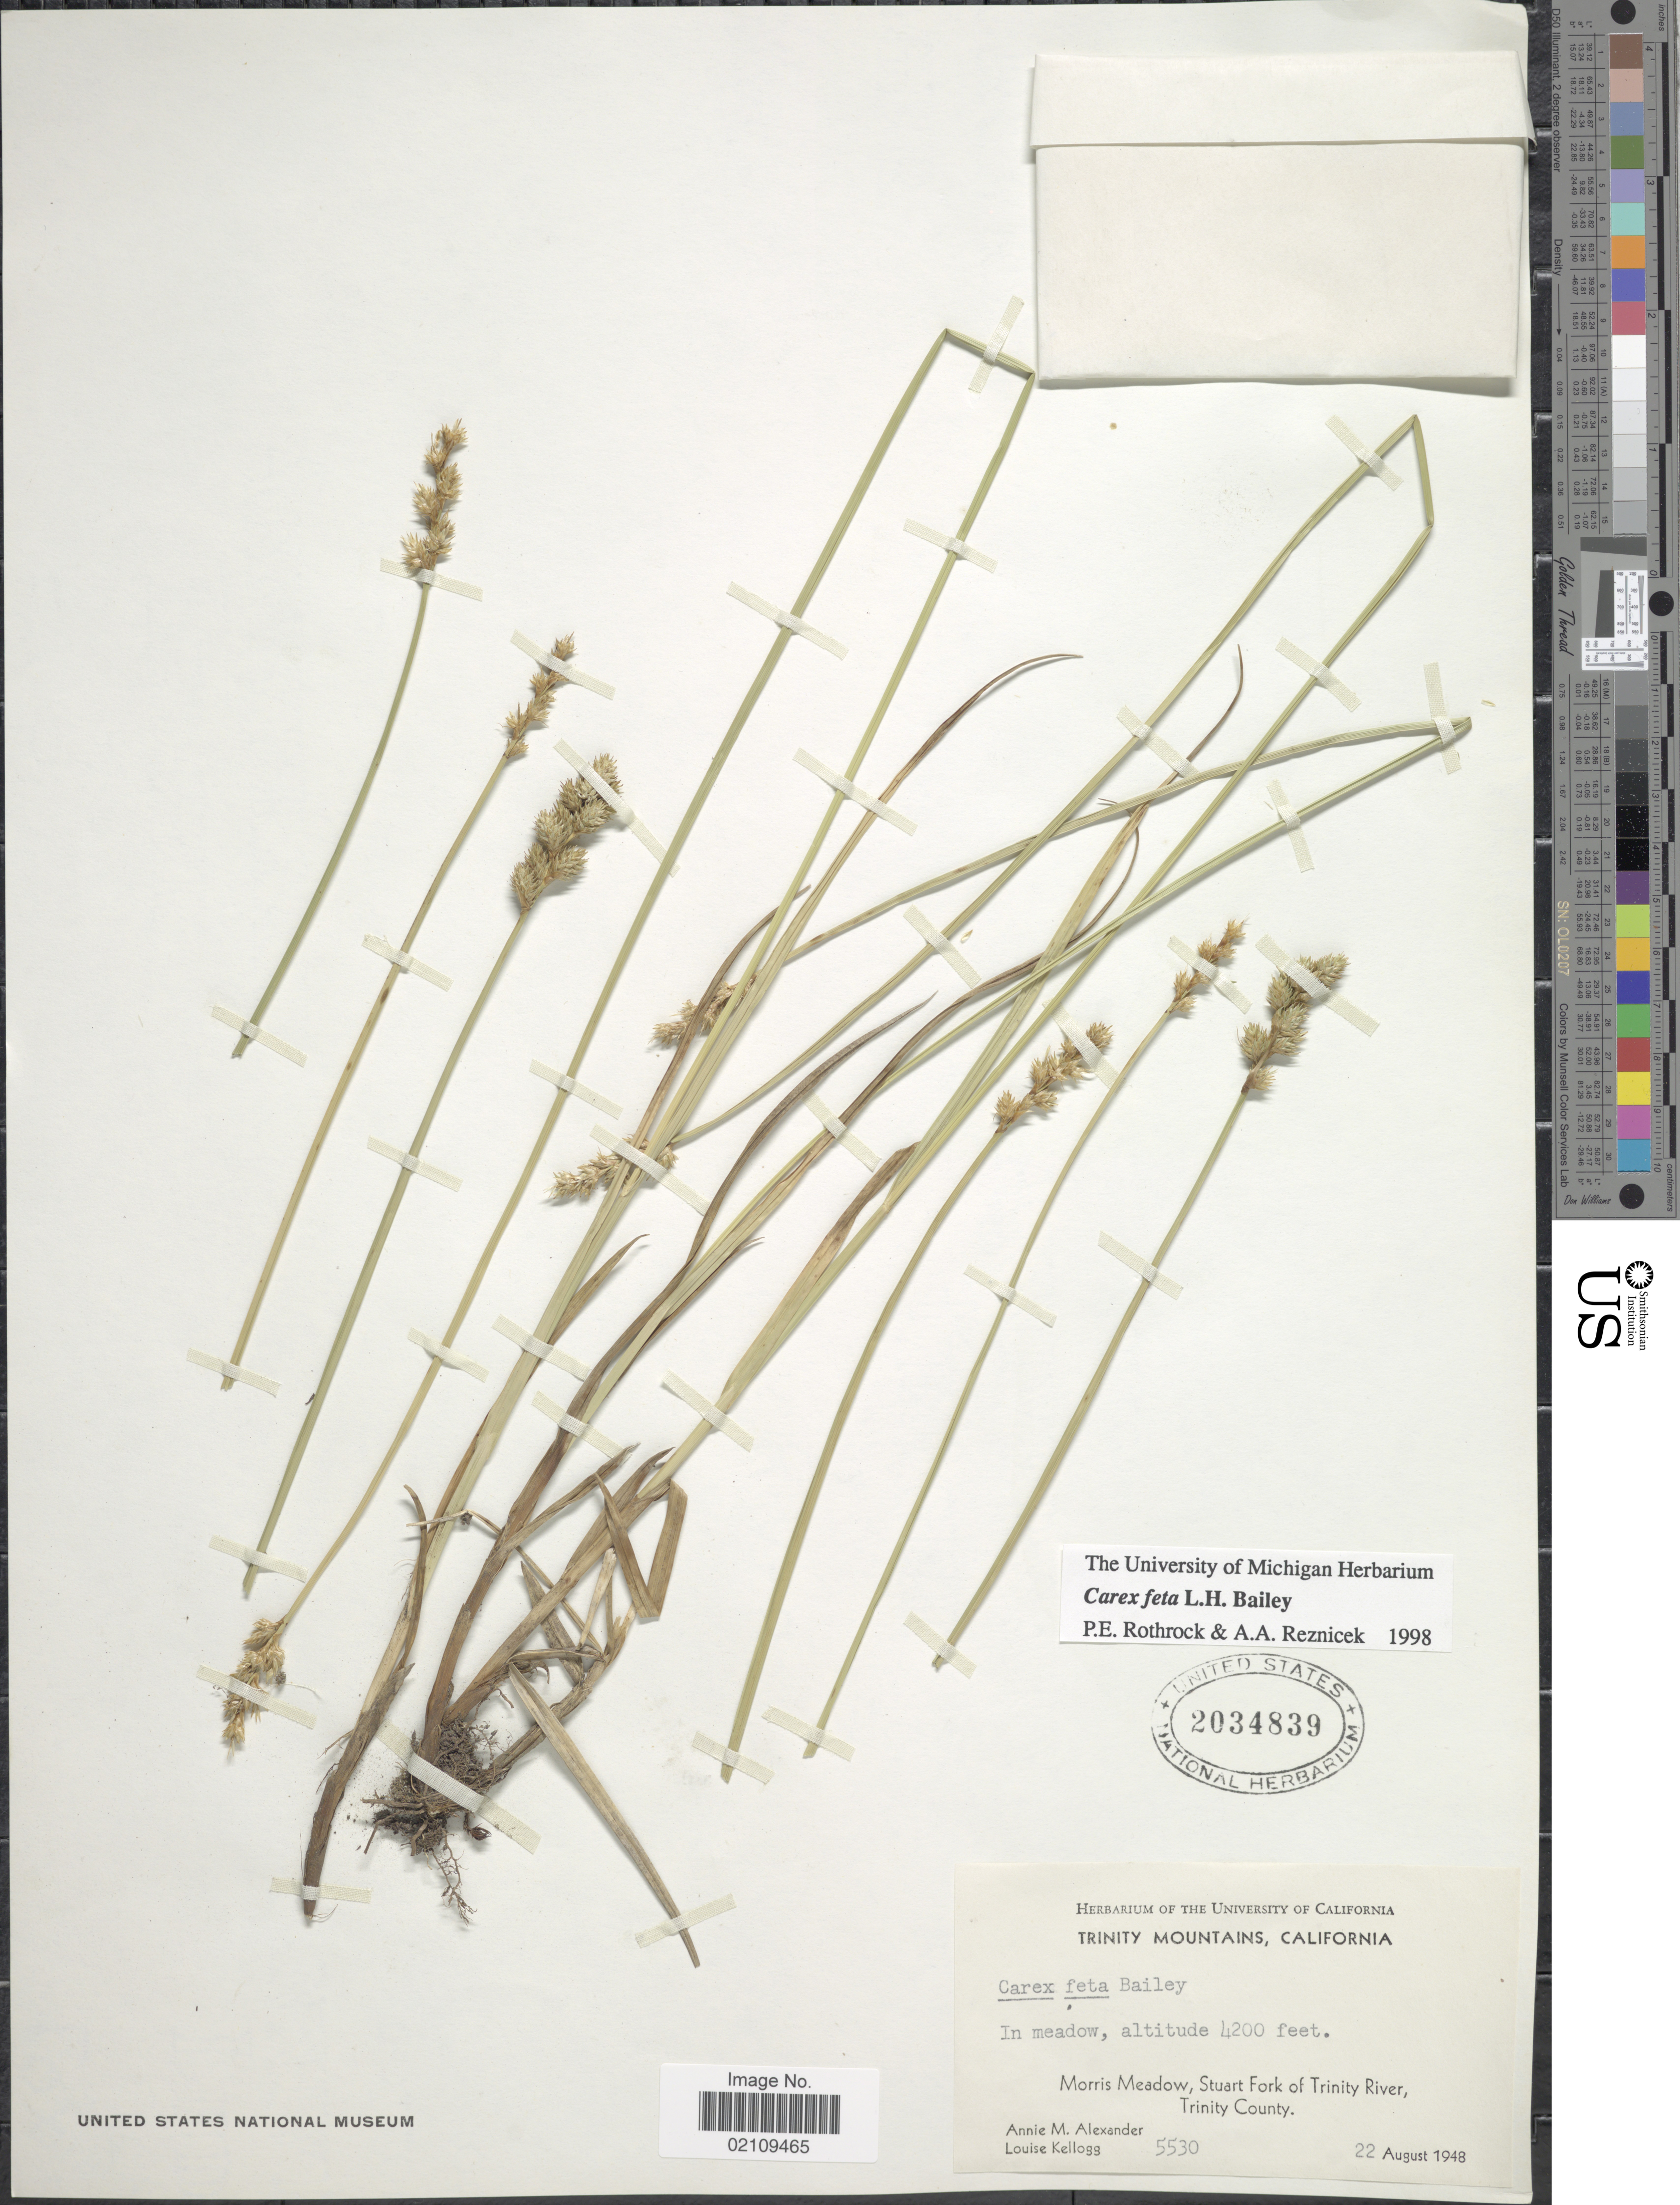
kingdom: Plantae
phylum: Tracheophyta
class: Liliopsida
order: Poales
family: Cyperaceae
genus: Carex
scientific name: Carex feta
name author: L.H. Bailey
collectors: A. M. Alexander & L. Kellogg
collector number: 5530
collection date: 1948-08-22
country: United States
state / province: California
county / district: Trinity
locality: Trinity Mountains, In meadow, Morris Meadow, Stuart Fork of Trinity River, Trinity County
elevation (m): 1280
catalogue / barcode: US 2034839